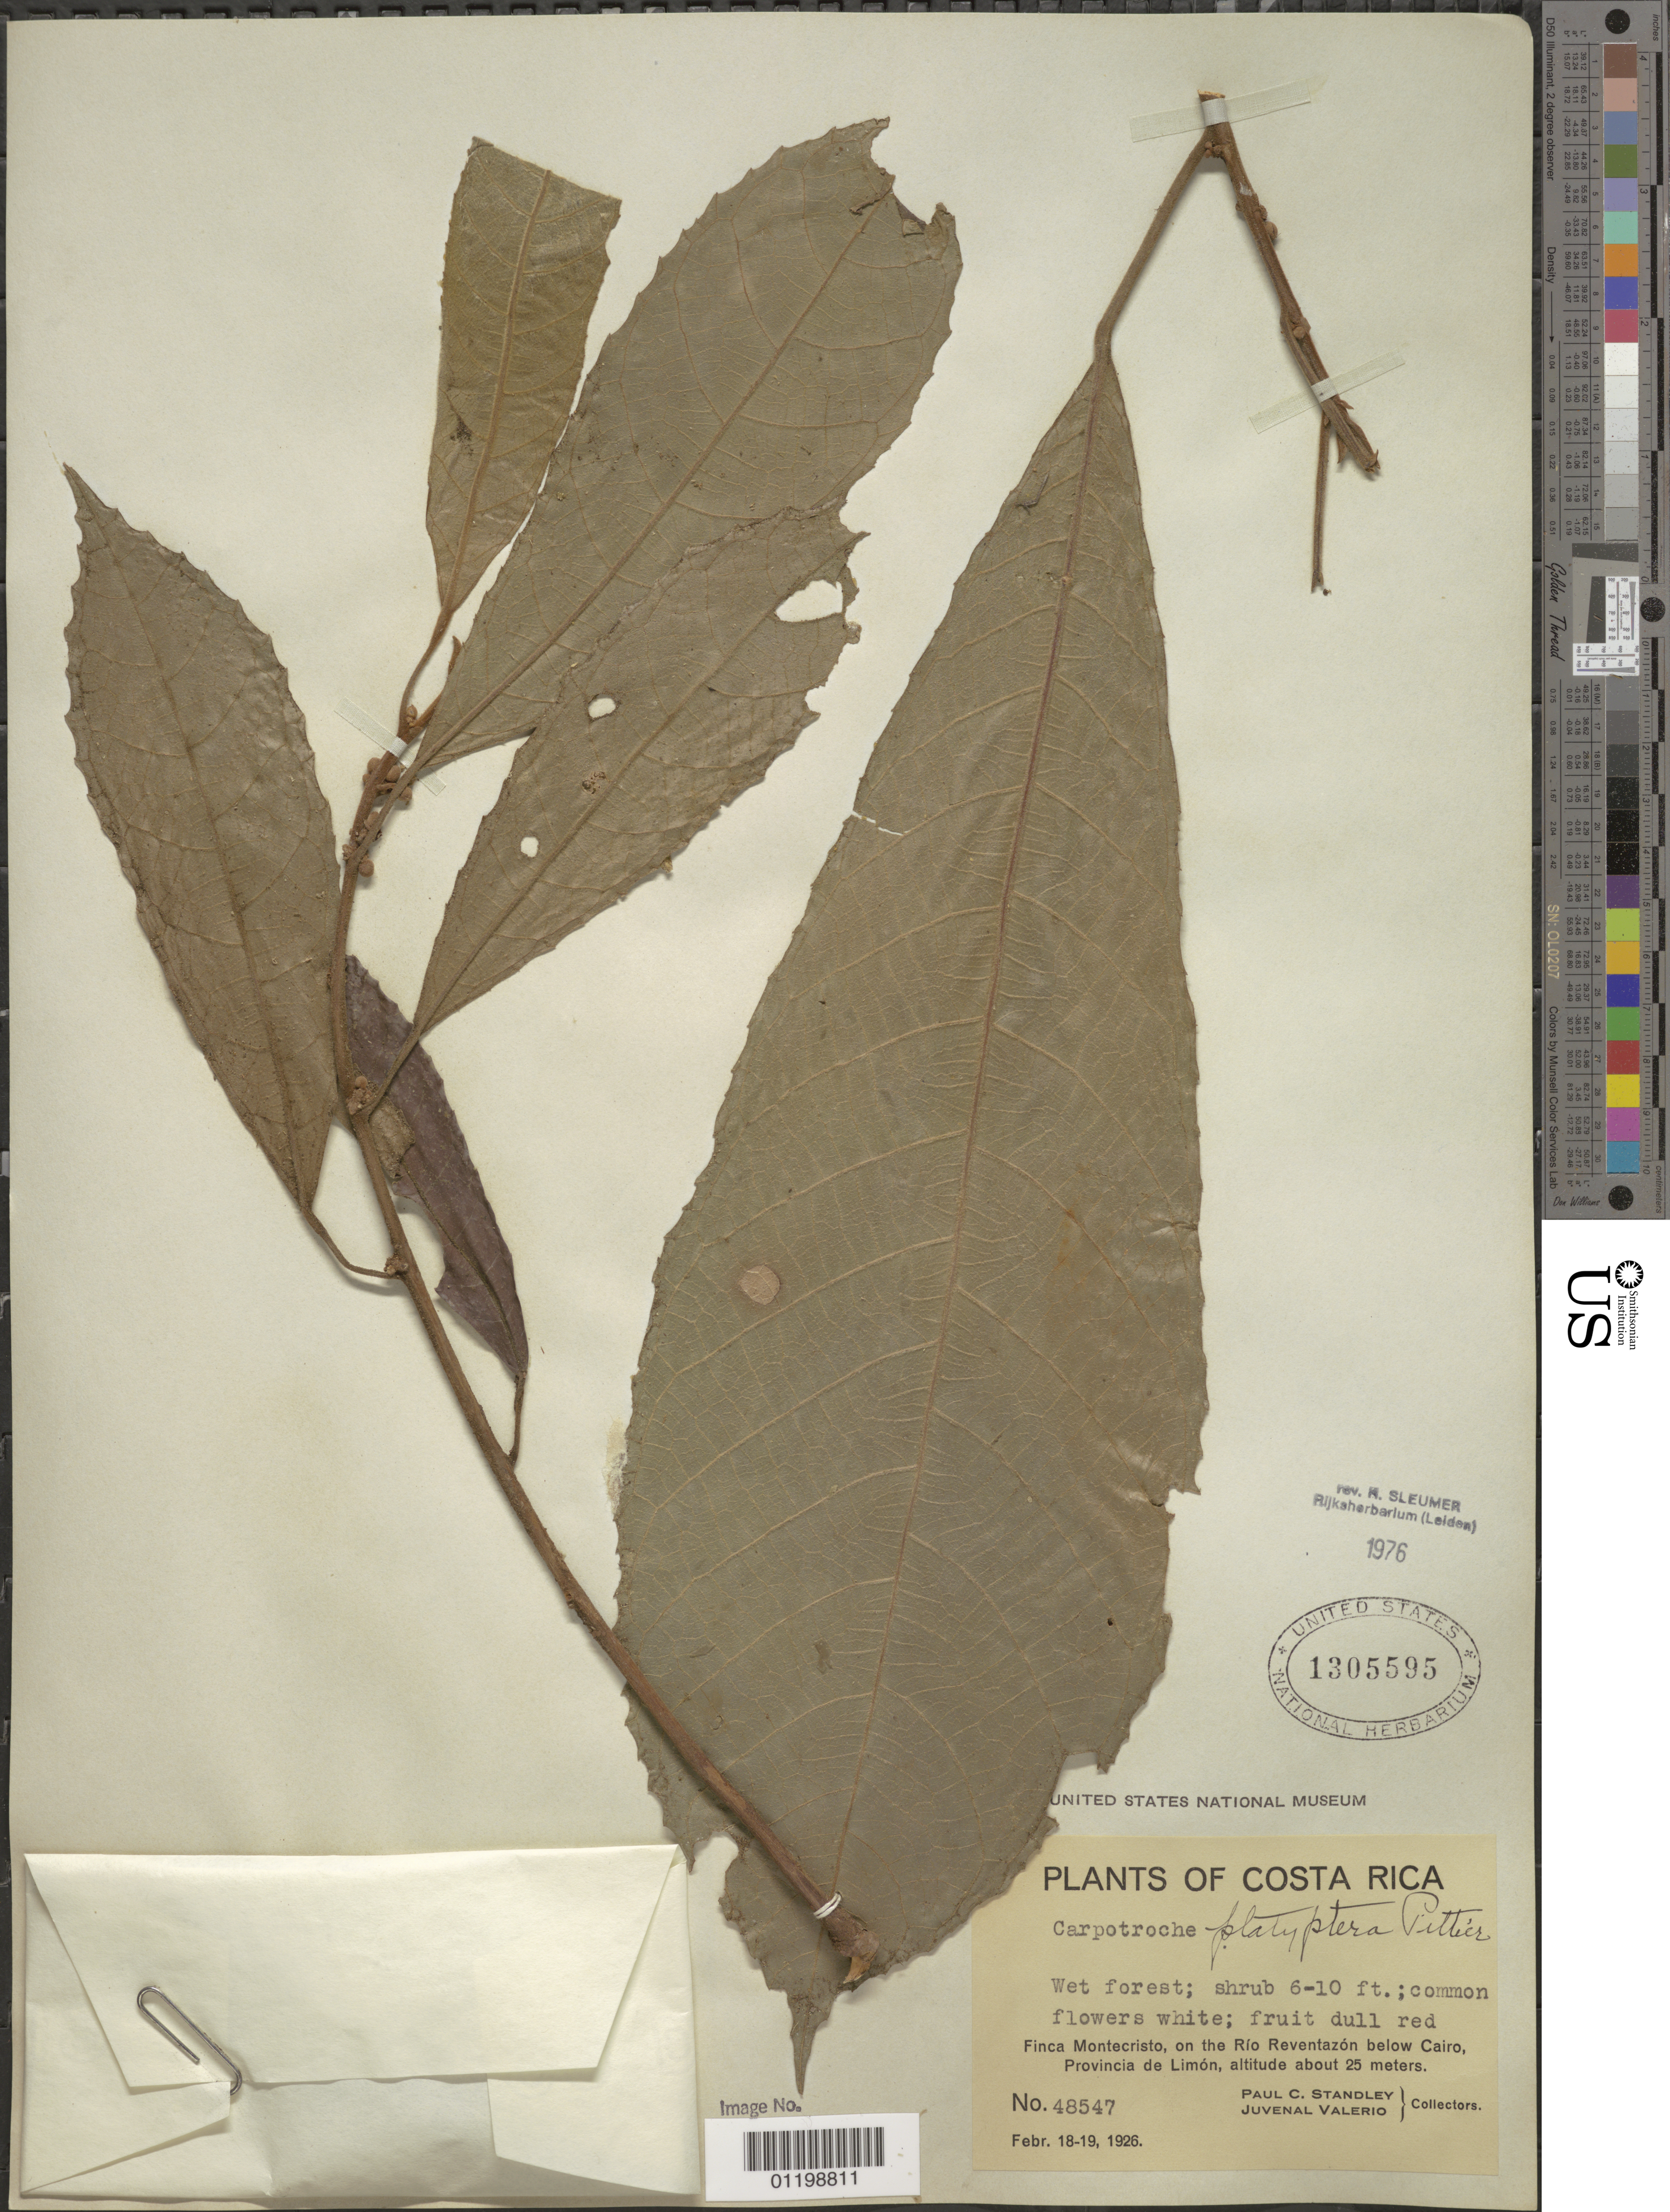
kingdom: Plantae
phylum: Tracheophyta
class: Magnoliopsida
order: Malpighiales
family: Achariaceae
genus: Carpotroche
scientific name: Carpotroche platyptera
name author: Pittier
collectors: P. C. Standley & J. Valerio R.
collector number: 48547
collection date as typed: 18 Feb 1926 to 19 Feb 1926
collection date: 1926-02-18/1926-02-19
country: Costa Rica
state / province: Limón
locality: Finca Montecristo, on the Río Reventazón below Cairo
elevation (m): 25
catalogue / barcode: US 1305595